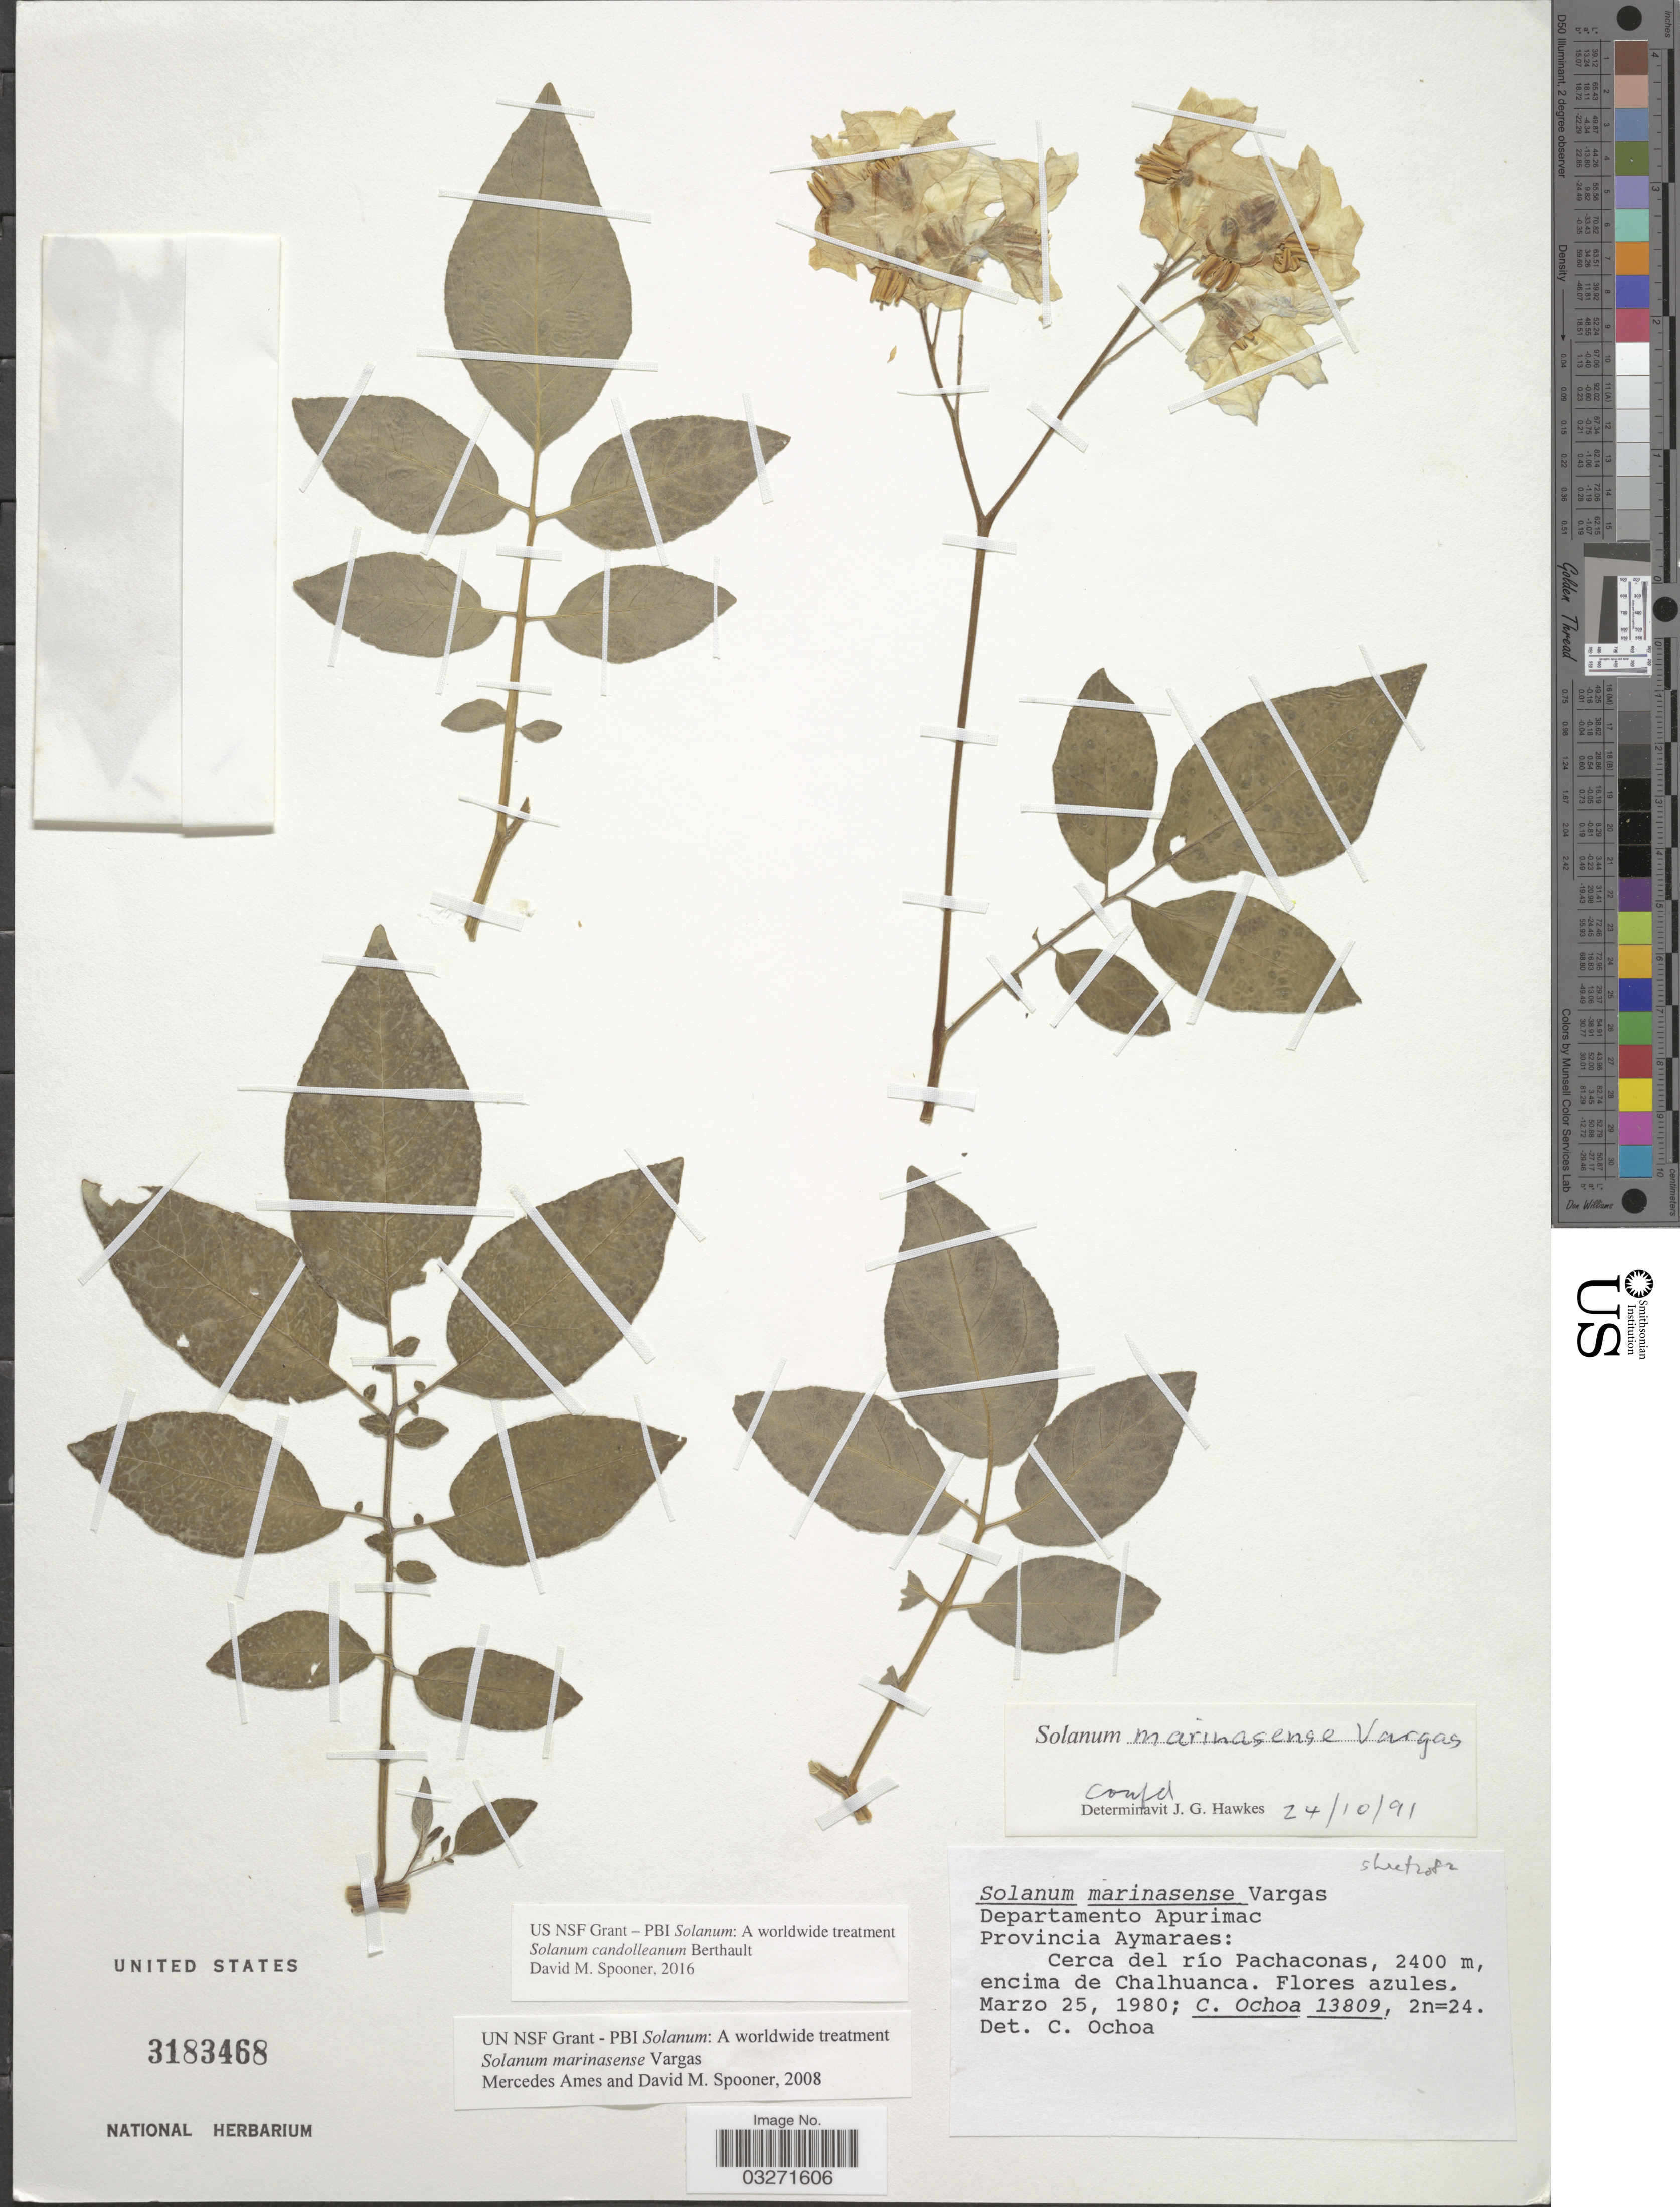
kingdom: Plantae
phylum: Tracheophyta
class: Magnoliopsida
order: Solanales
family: Solanaceae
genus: Solanum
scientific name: Solanum candolleanum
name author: Berthault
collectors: C. Ochoa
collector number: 13809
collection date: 1980-03-25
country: Peru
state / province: Apurímac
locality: Departamento Apurimac. Provincia Aymaraes: Cerca del río Pachaconas, encima de Chalhuanca.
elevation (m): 2400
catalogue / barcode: US 3183468